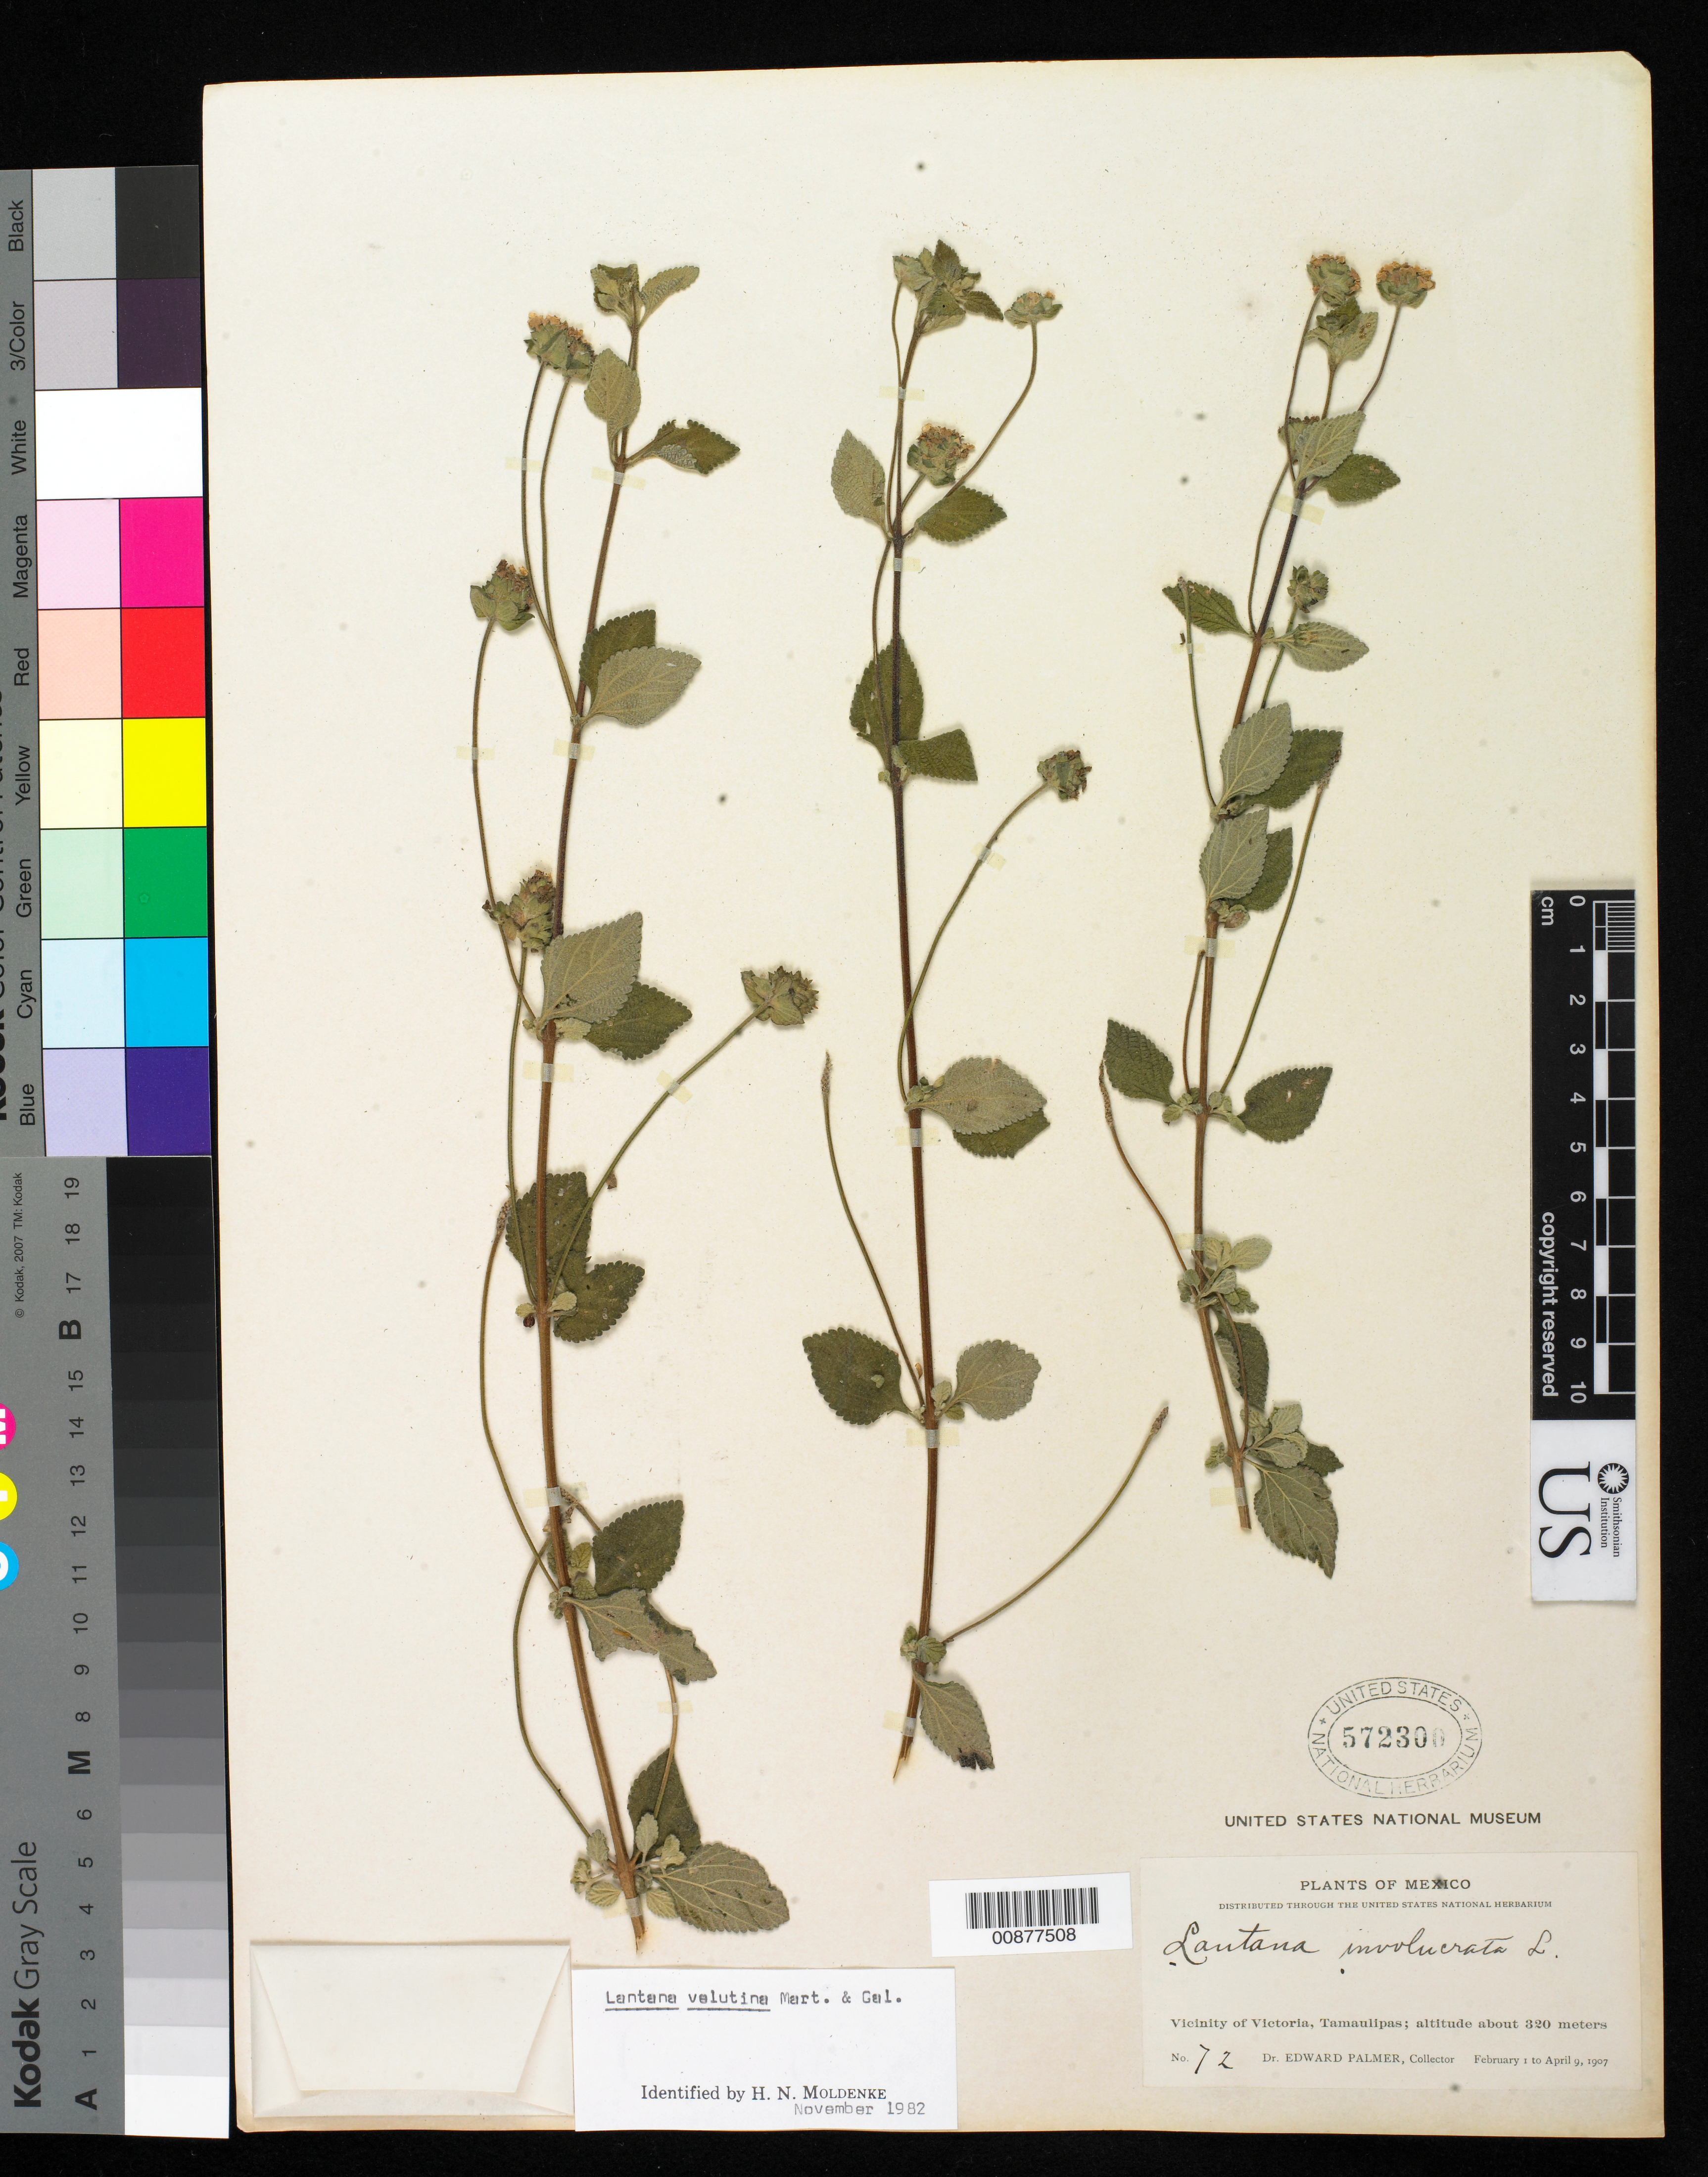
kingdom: Plantae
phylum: Tracheophyta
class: Magnoliopsida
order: Lamiales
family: Verbenaceae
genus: Lantana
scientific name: Lantana velutina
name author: M. Martens & Galeotti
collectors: E. Palmer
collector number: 72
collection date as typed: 01 Feb 1907 to 09 Apr 1907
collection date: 1907-02-01/1907-04-09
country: Mexico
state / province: Tamaulipas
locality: Vicinity of Victoria.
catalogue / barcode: US 572300